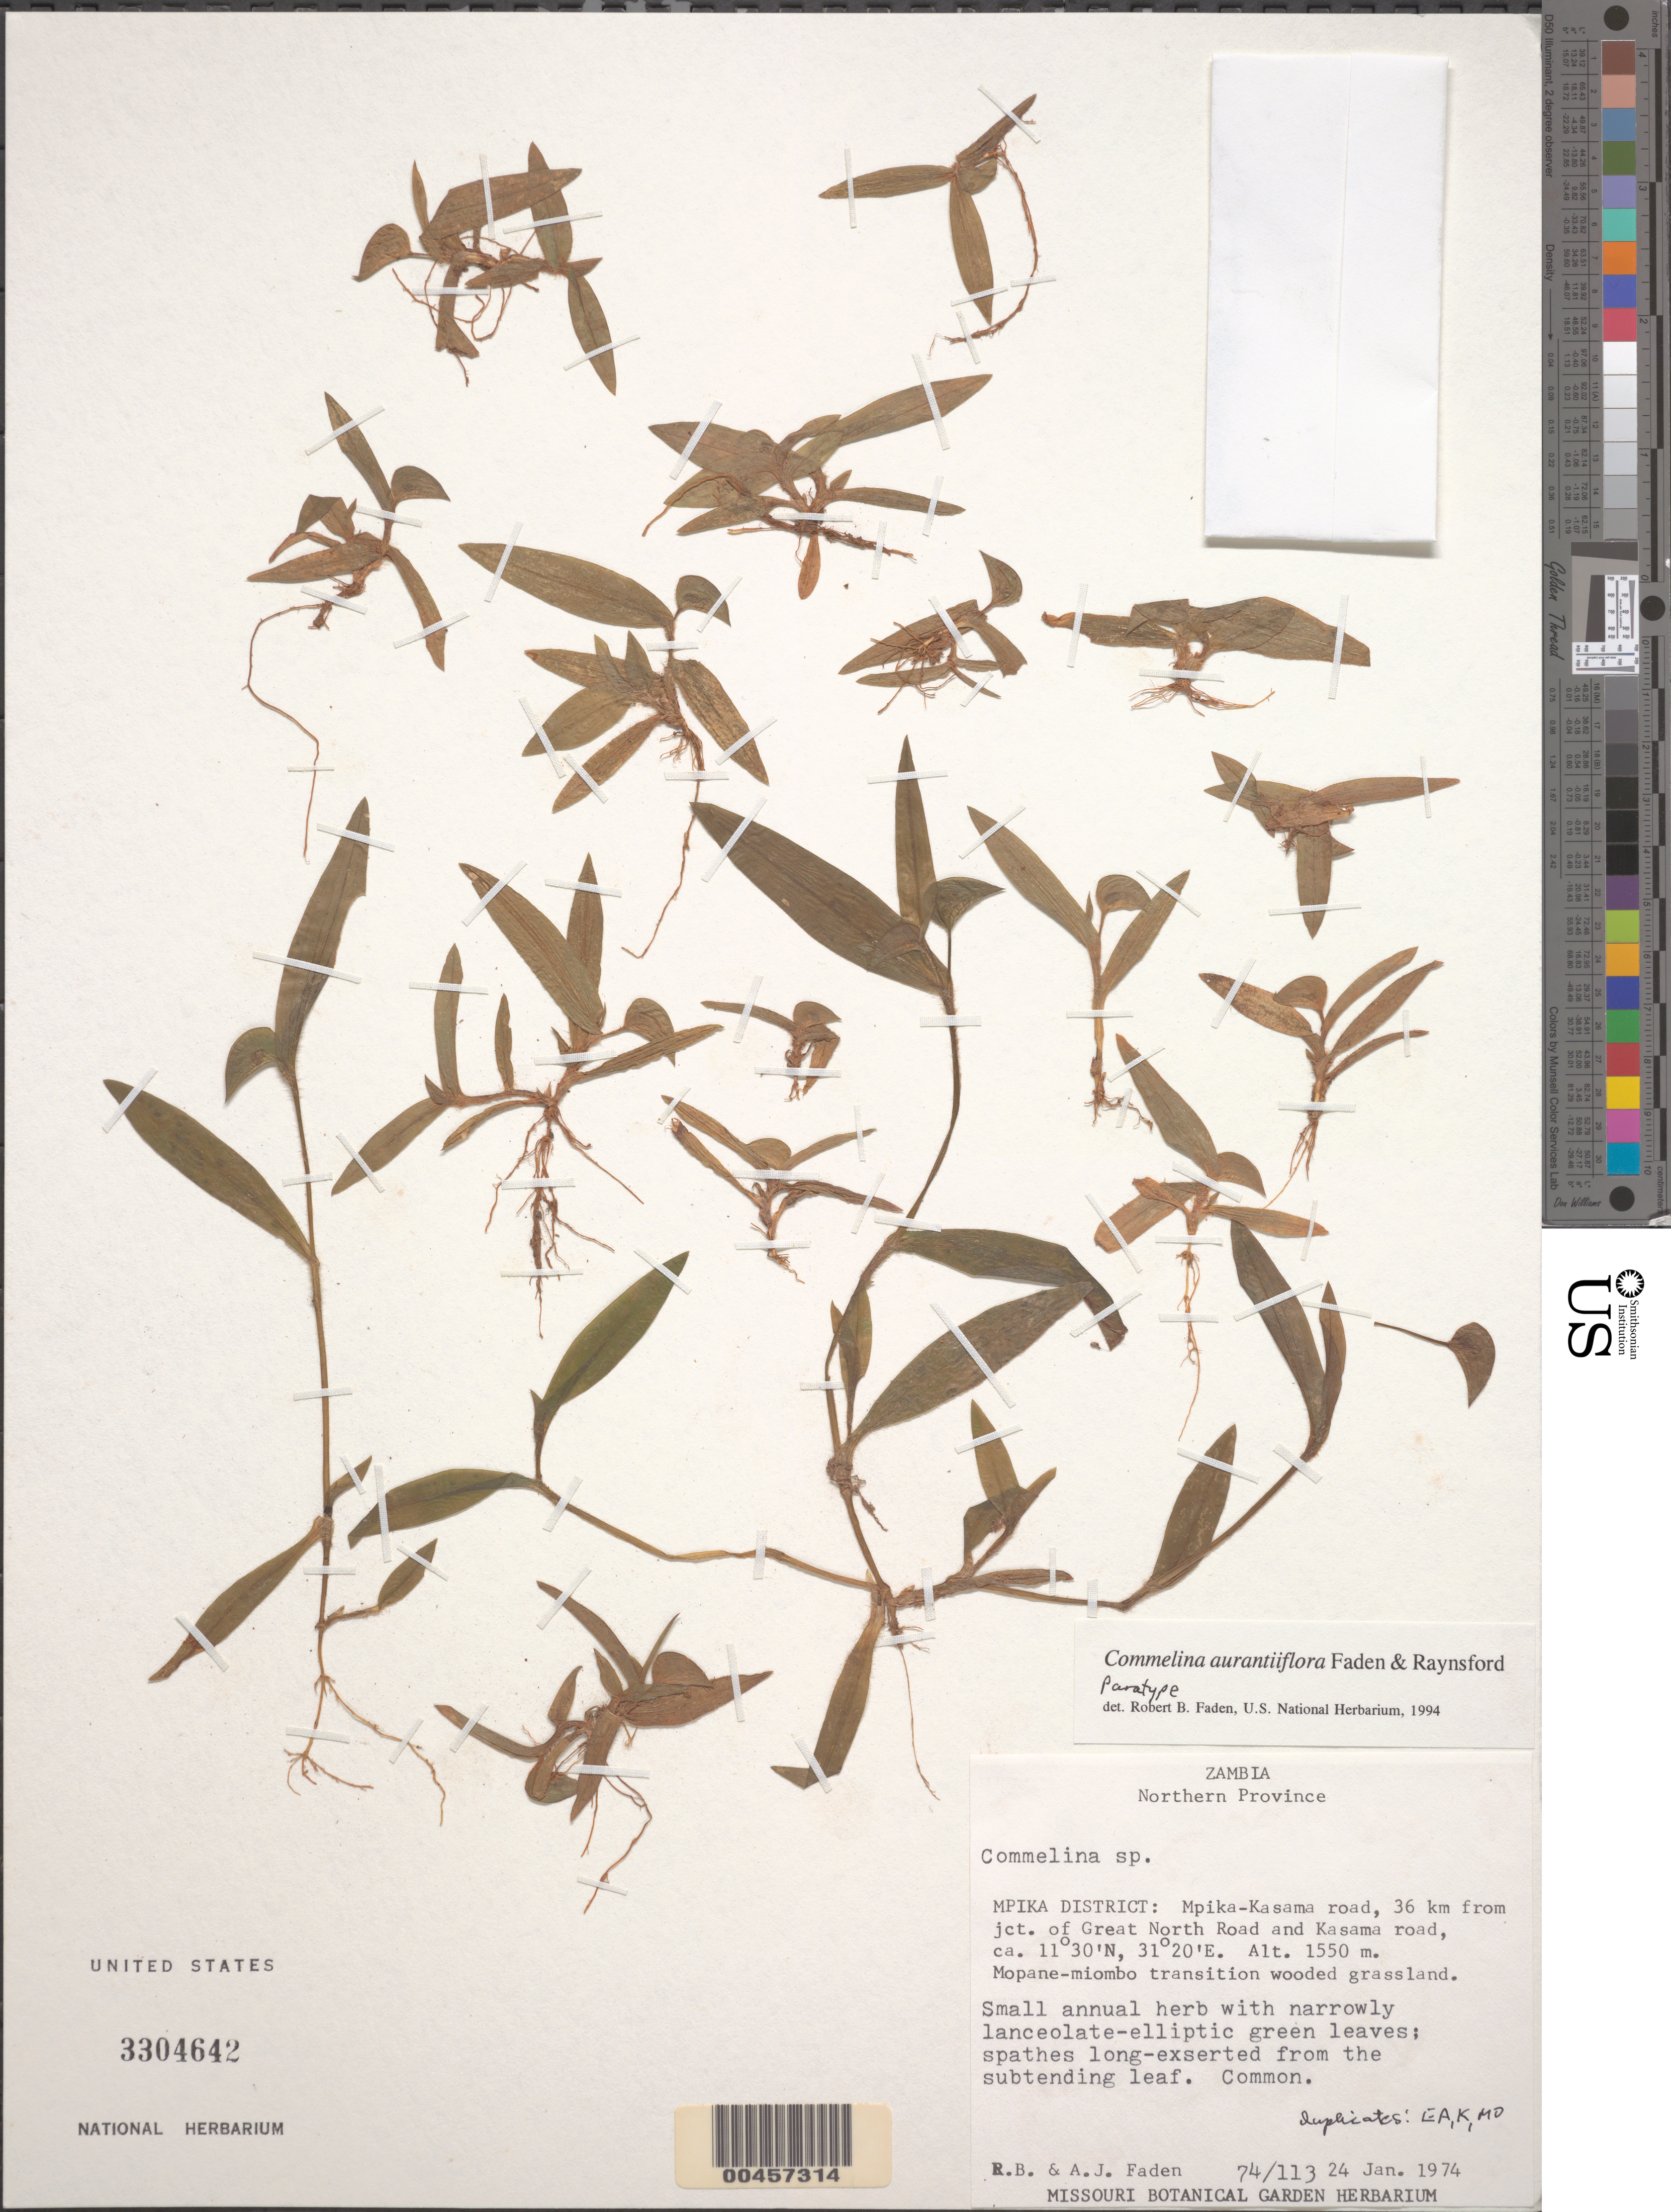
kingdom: Plantae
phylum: Tracheophyta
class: Liliopsida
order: Commelinales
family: Commelinaceae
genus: Commelina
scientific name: Commelina aurantiiflora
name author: Faden & Raynsf.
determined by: Faden, Robert B., (US), Smithsonian Institution - National Museum of Natural History (UNITED STATES)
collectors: R. B. Faden & A. J. Faden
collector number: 74/113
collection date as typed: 24 Jan 1974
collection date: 1974-01-24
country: Zambia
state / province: Northern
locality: Mipika dist., jct of great north road and kasama road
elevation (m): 1550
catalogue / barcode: US 3304642